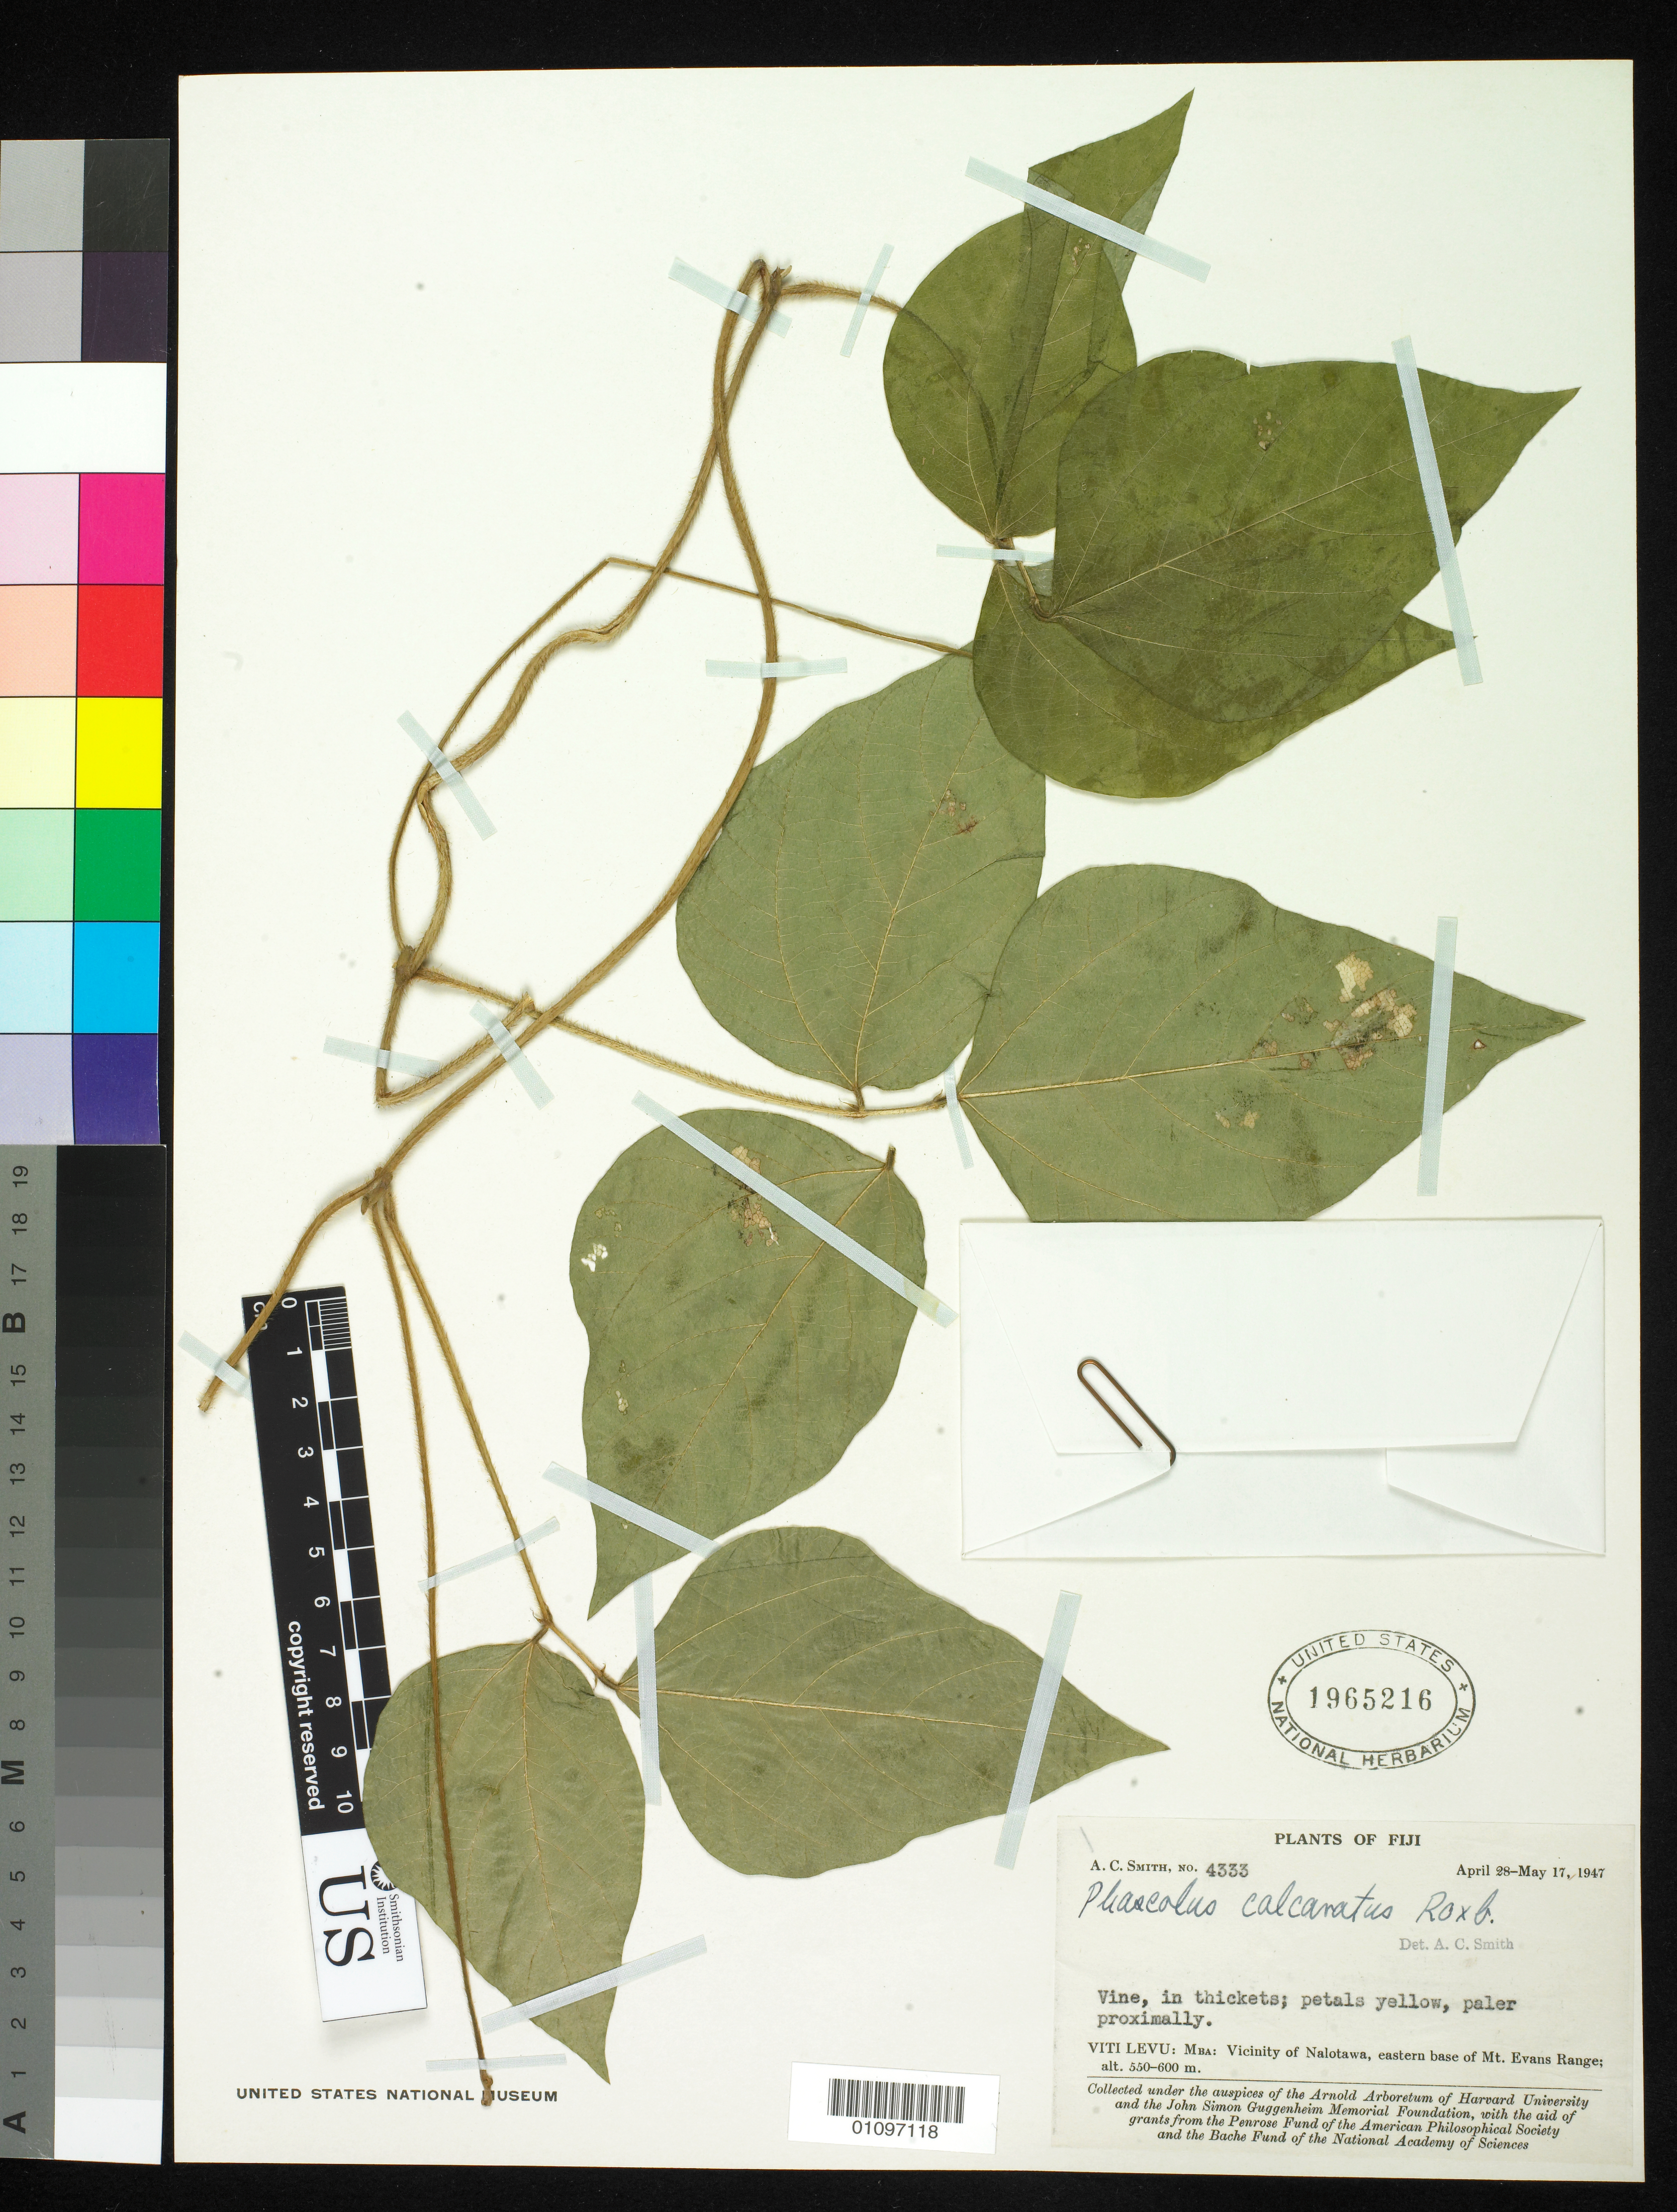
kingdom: Plantae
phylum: Tracheophyta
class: Magnoliopsida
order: Fabales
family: Fabaceae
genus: Phaseolus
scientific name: Phaseolus calcaratus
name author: Roxb.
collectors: A. C. Smith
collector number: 4333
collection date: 1947-04-28/1947-05-17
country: Fiji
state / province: Mba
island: Viti Levu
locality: Vicinity of Nalotawa, eastern base of Mt. Evans Range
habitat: Thicket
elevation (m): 550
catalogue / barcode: US 1965216